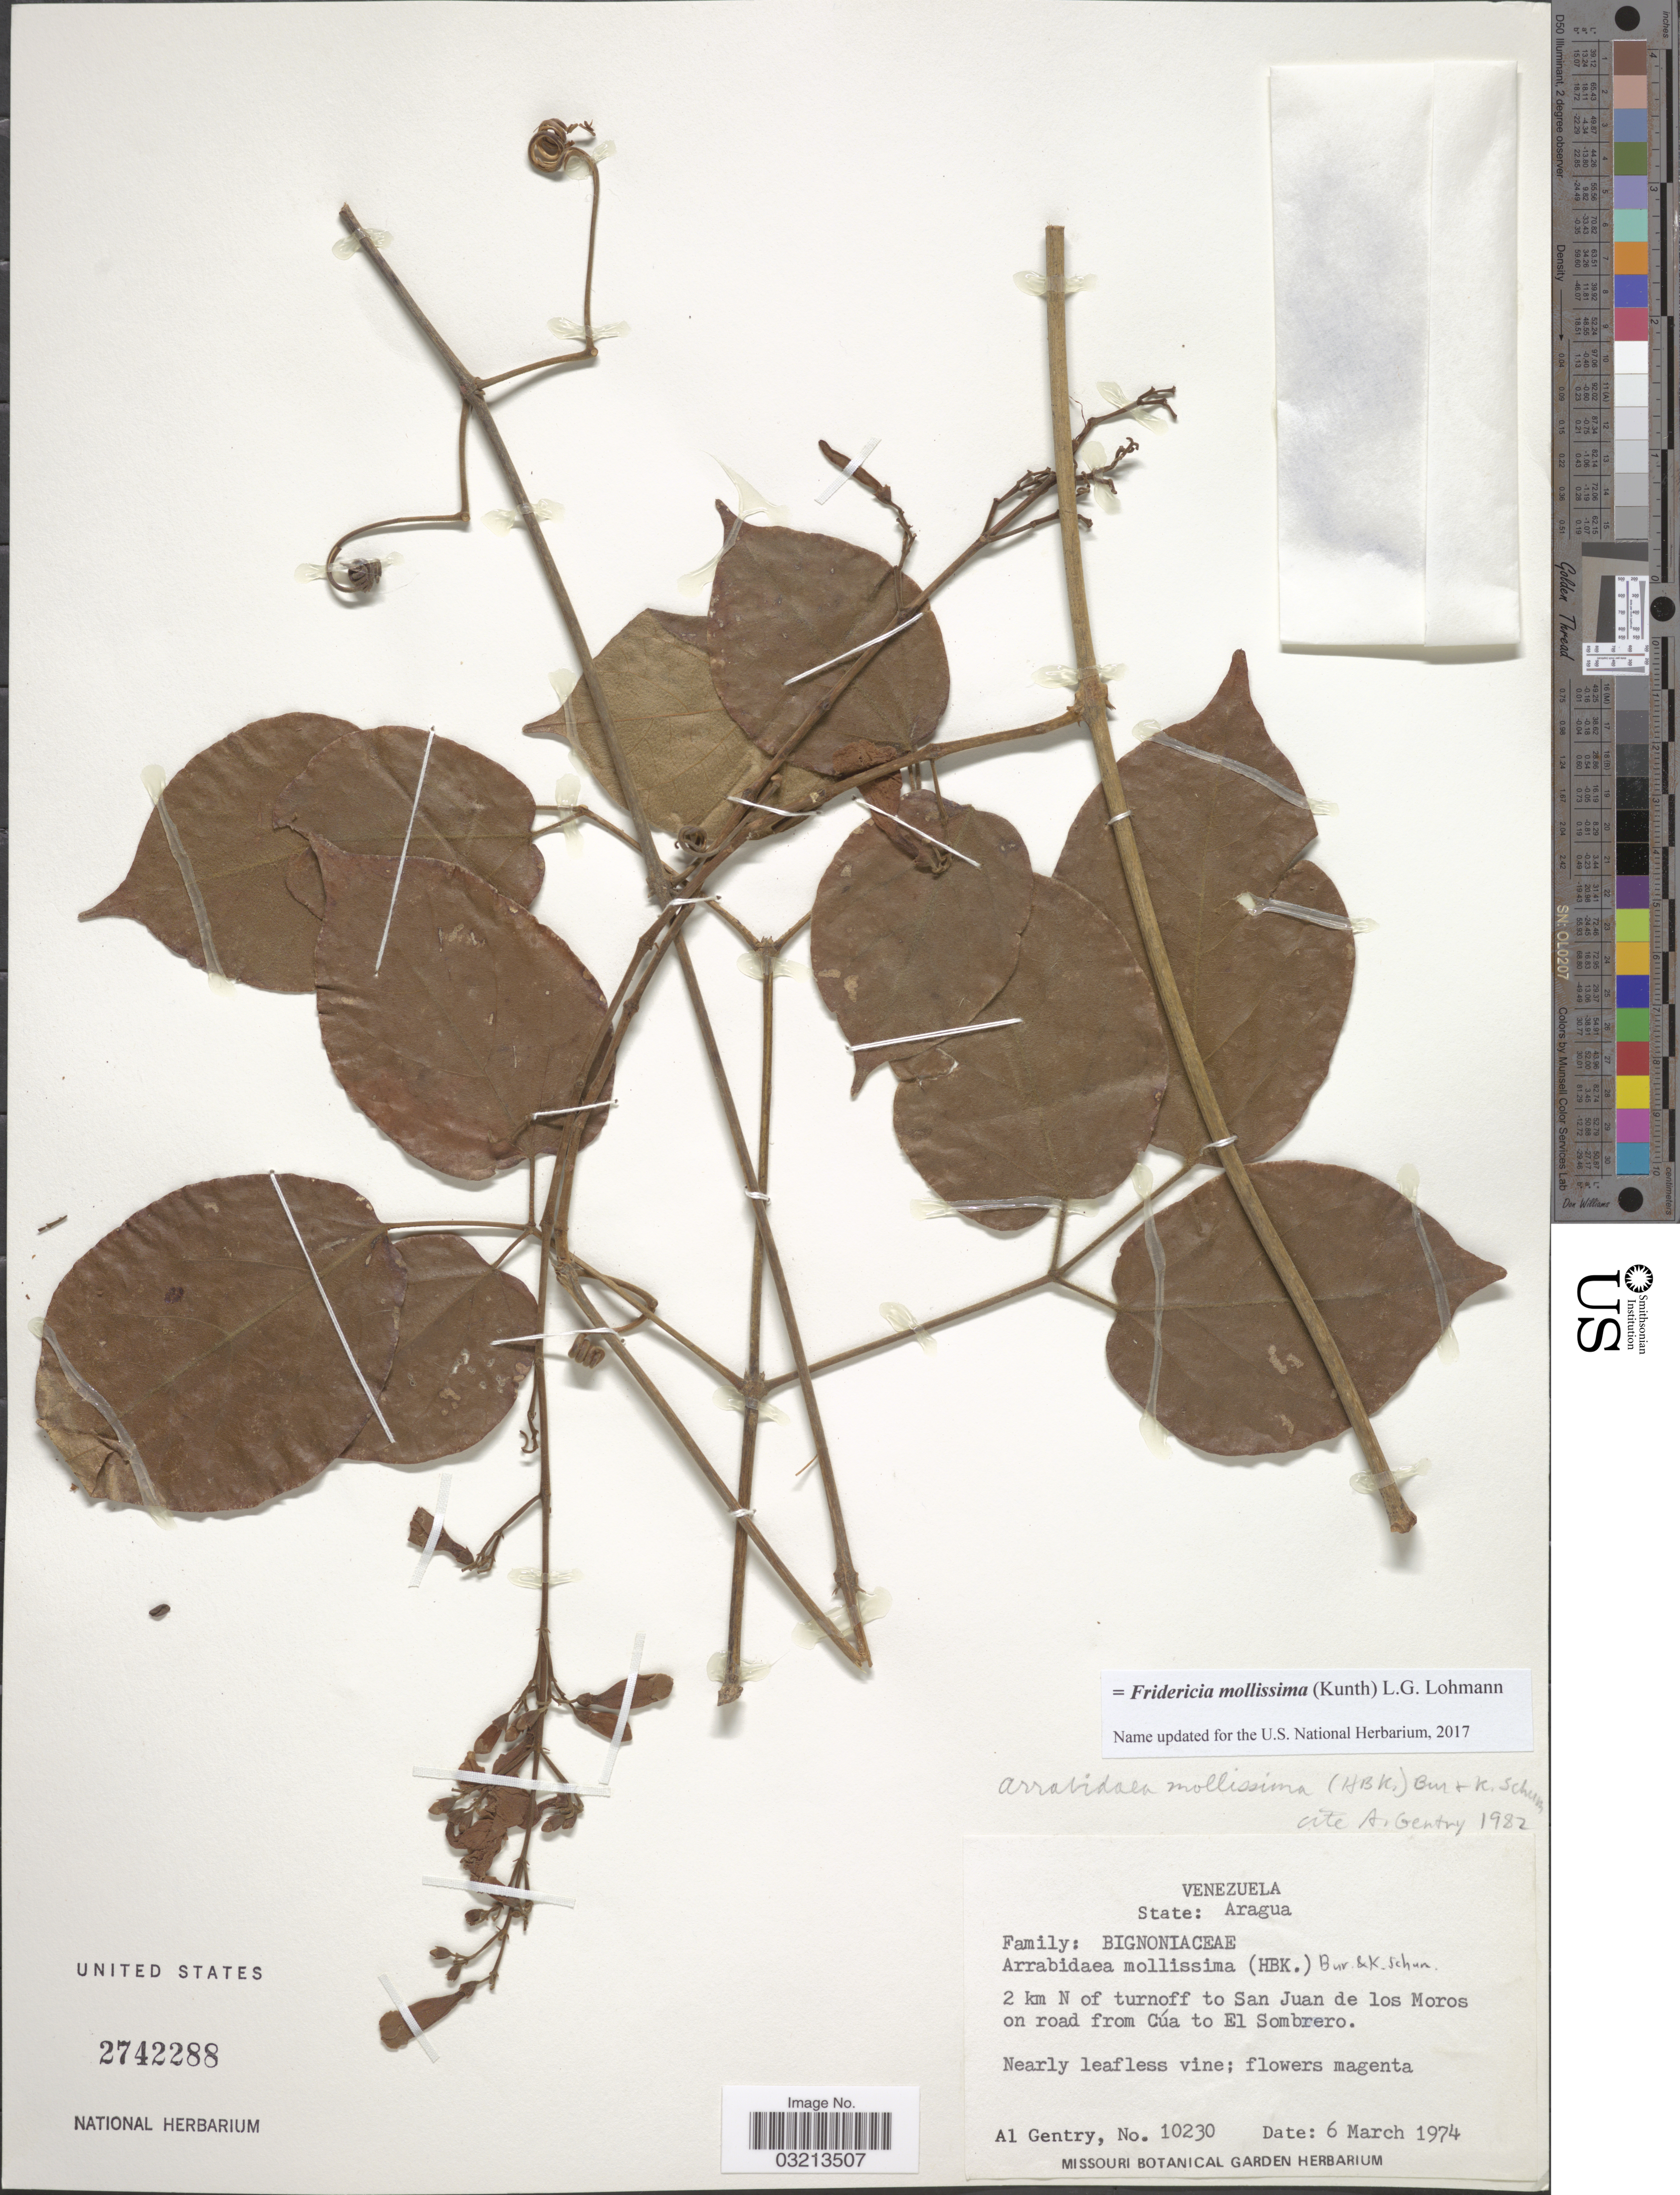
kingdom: Plantae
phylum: Tracheophyta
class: Magnoliopsida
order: Lamiales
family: Bignoniaceae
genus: Fridericia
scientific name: Fridericia mollissima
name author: (Kunth) L.G. Lohmann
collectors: A. H. Gentry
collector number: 10230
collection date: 1974-03-06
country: Venezuela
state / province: Aragua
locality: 2 km N of turnoff to San Juan de los Moros on road from Cúa to El Sombrero.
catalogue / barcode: US 2742288